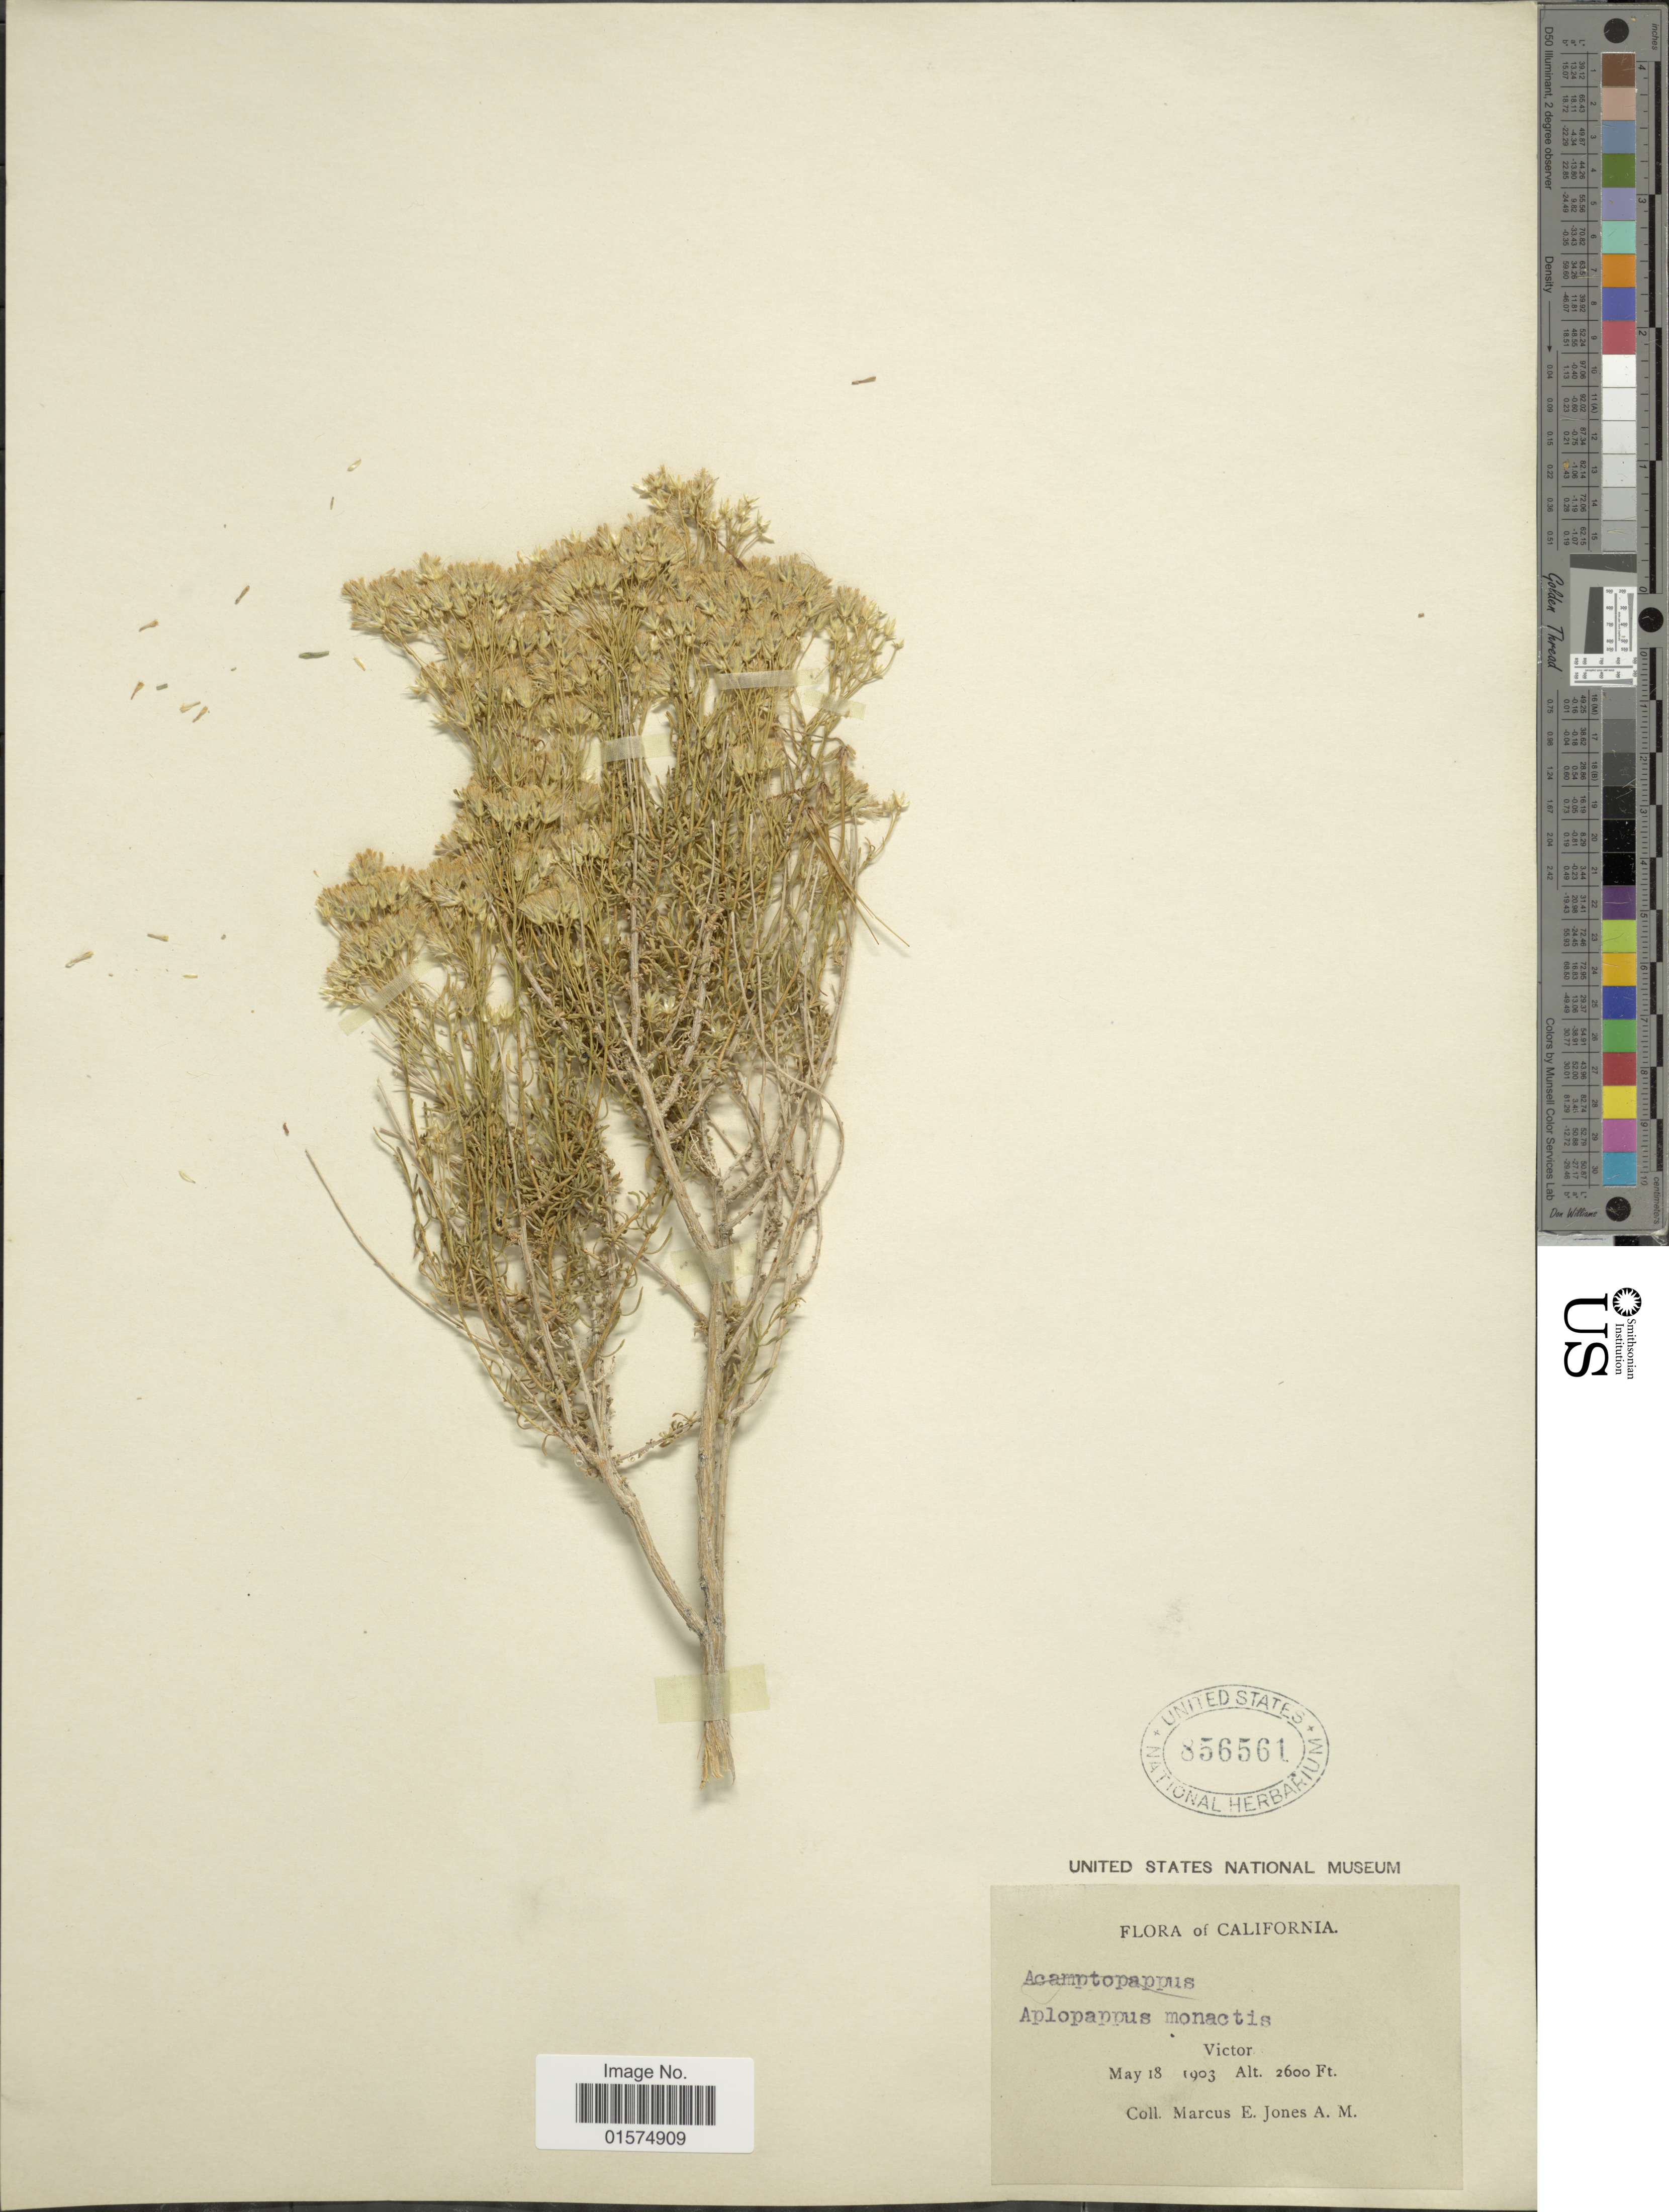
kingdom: Plantae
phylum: Tracheophyta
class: Magnoliopsida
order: Asterales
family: Asteraceae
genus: Ericameria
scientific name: Ericameria cooperi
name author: (A. Gray) Hall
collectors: M. E. Jones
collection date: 1903-05-18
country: United States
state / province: California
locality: Victor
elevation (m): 792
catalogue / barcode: US 856561